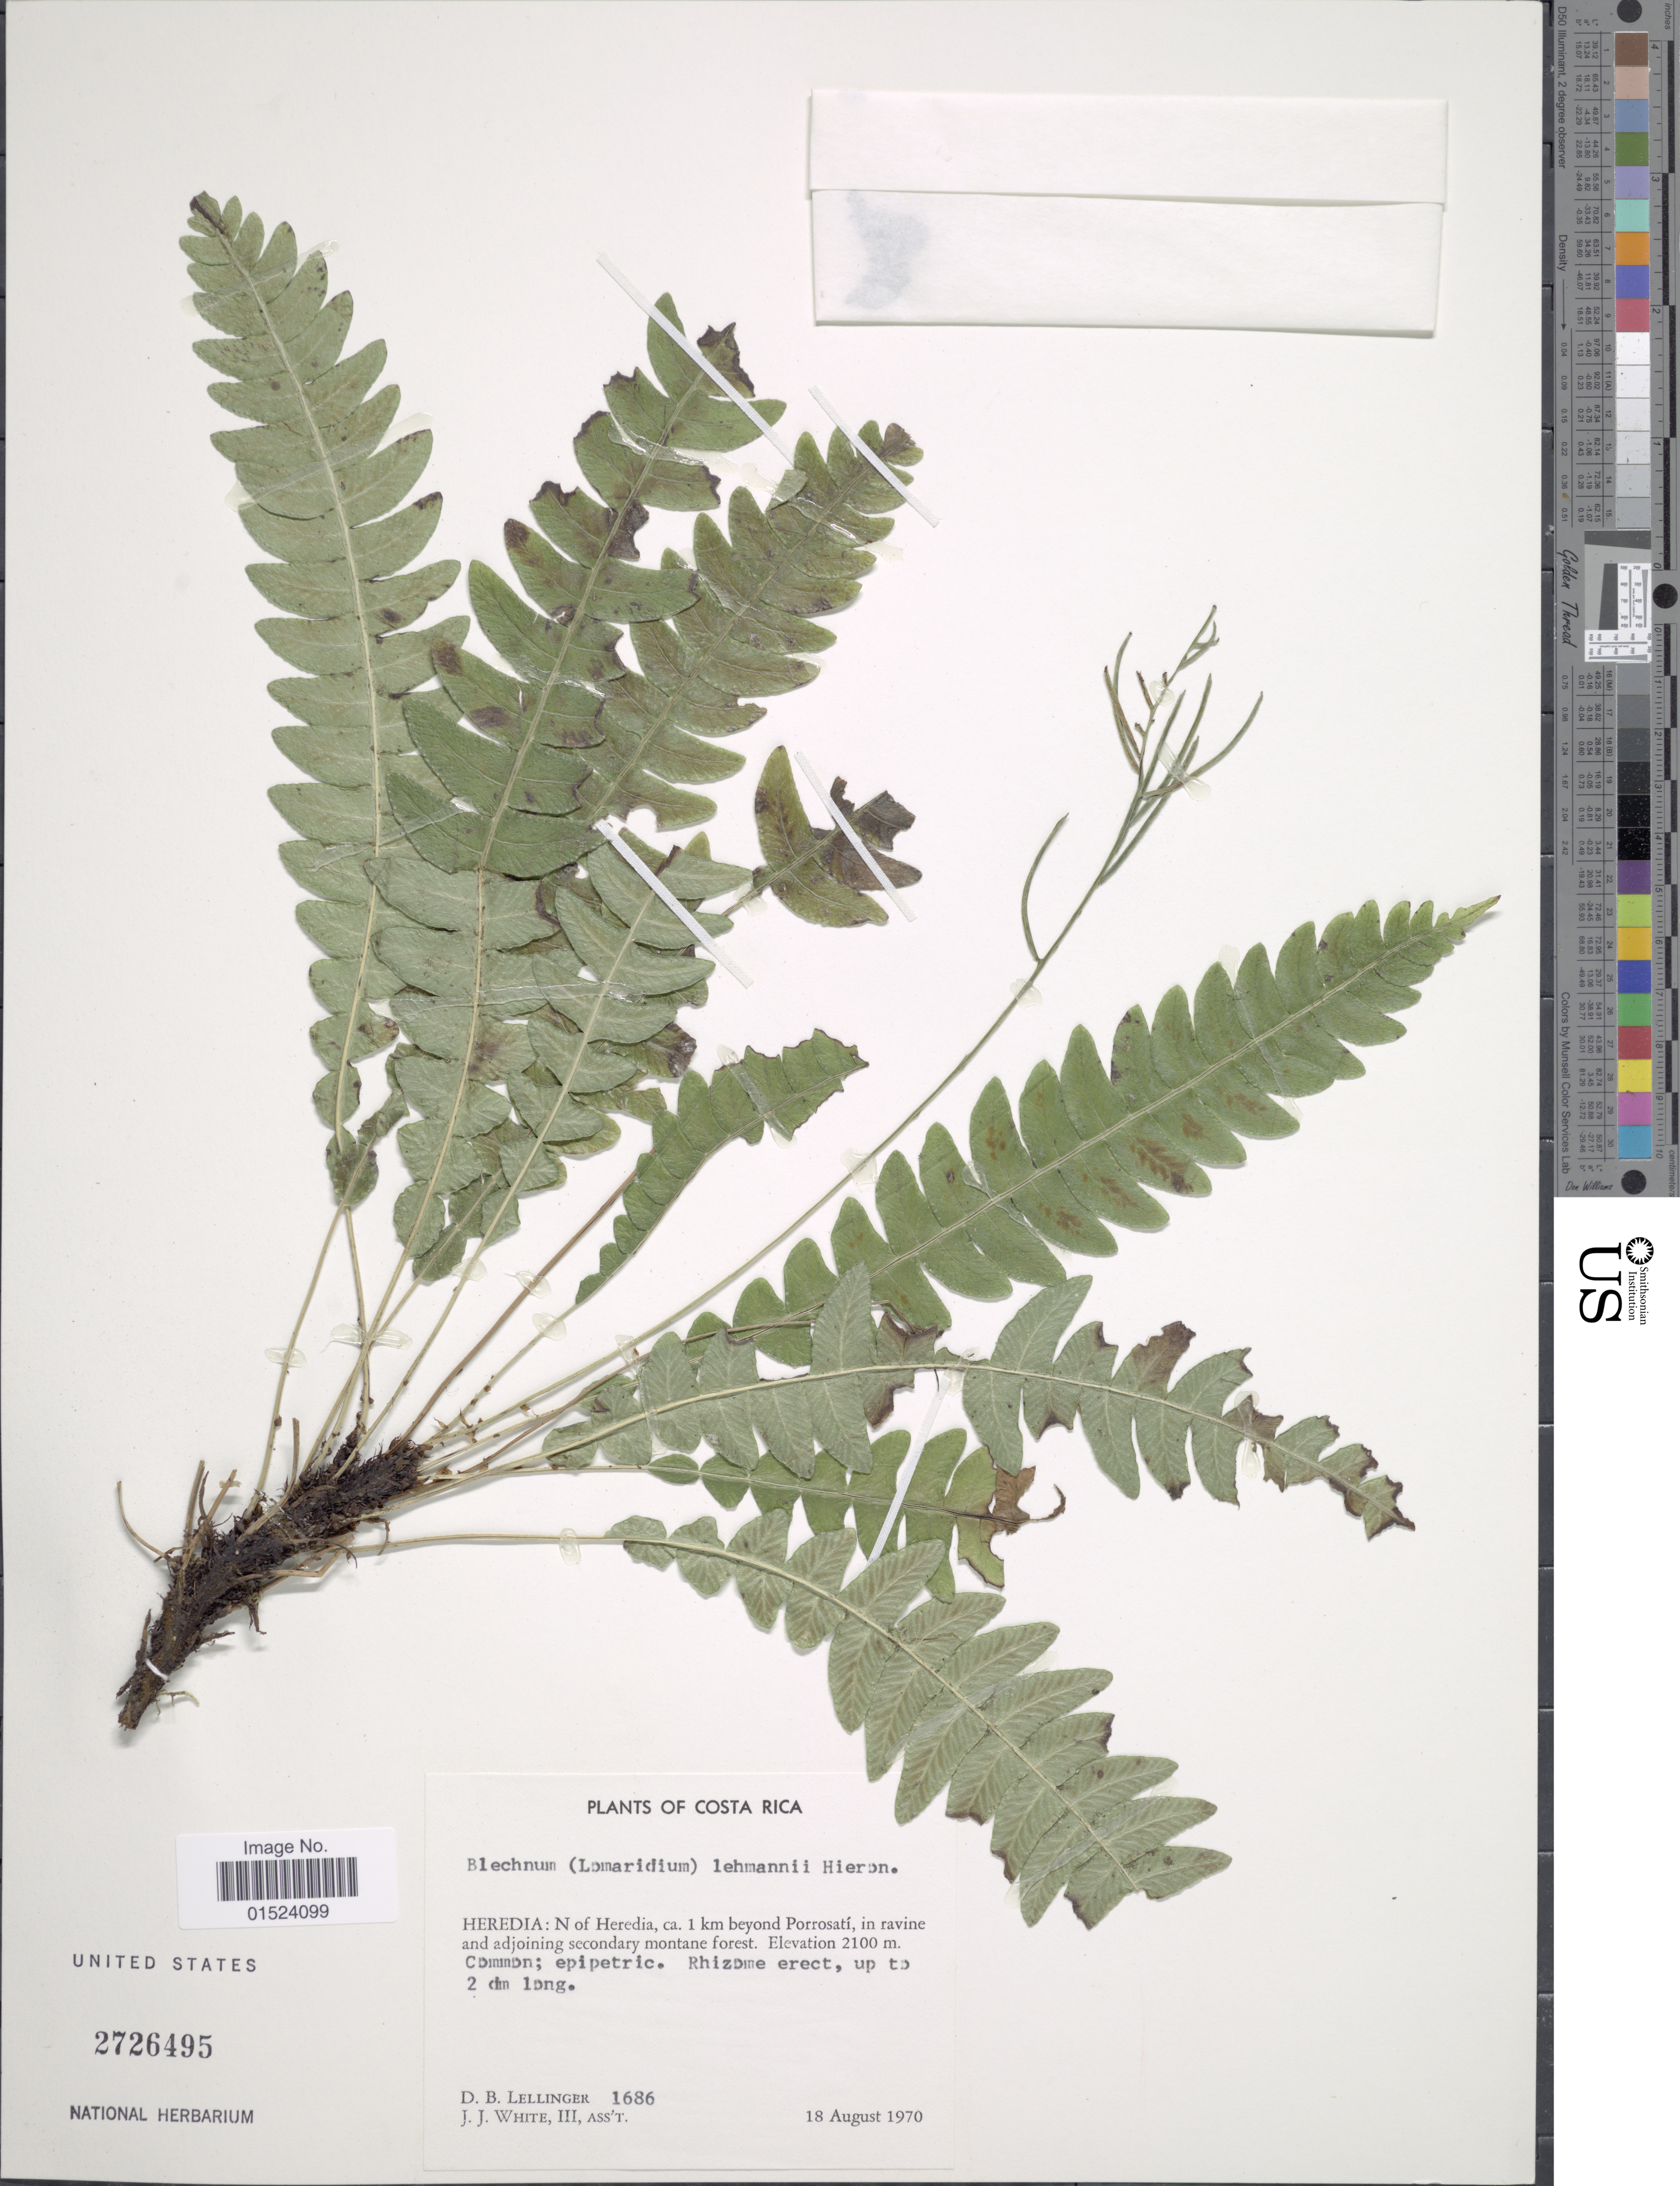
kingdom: Plantae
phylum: Tracheophyta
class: Polypodiopsida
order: Polypodiales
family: Blechnaceae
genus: Blechnum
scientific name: Blechnum l'herminieri subsp. lehmannii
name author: (Hieron.) Lellinger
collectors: D. B. Lellinger & J. J. White III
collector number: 1686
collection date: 1970-08-18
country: Costa Rica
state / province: Heredia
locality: N of Heredia, ca. 1 km beyond Porrosatí, in ravine and adjoining secondary montane forest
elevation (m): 2100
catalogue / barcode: US 2726495